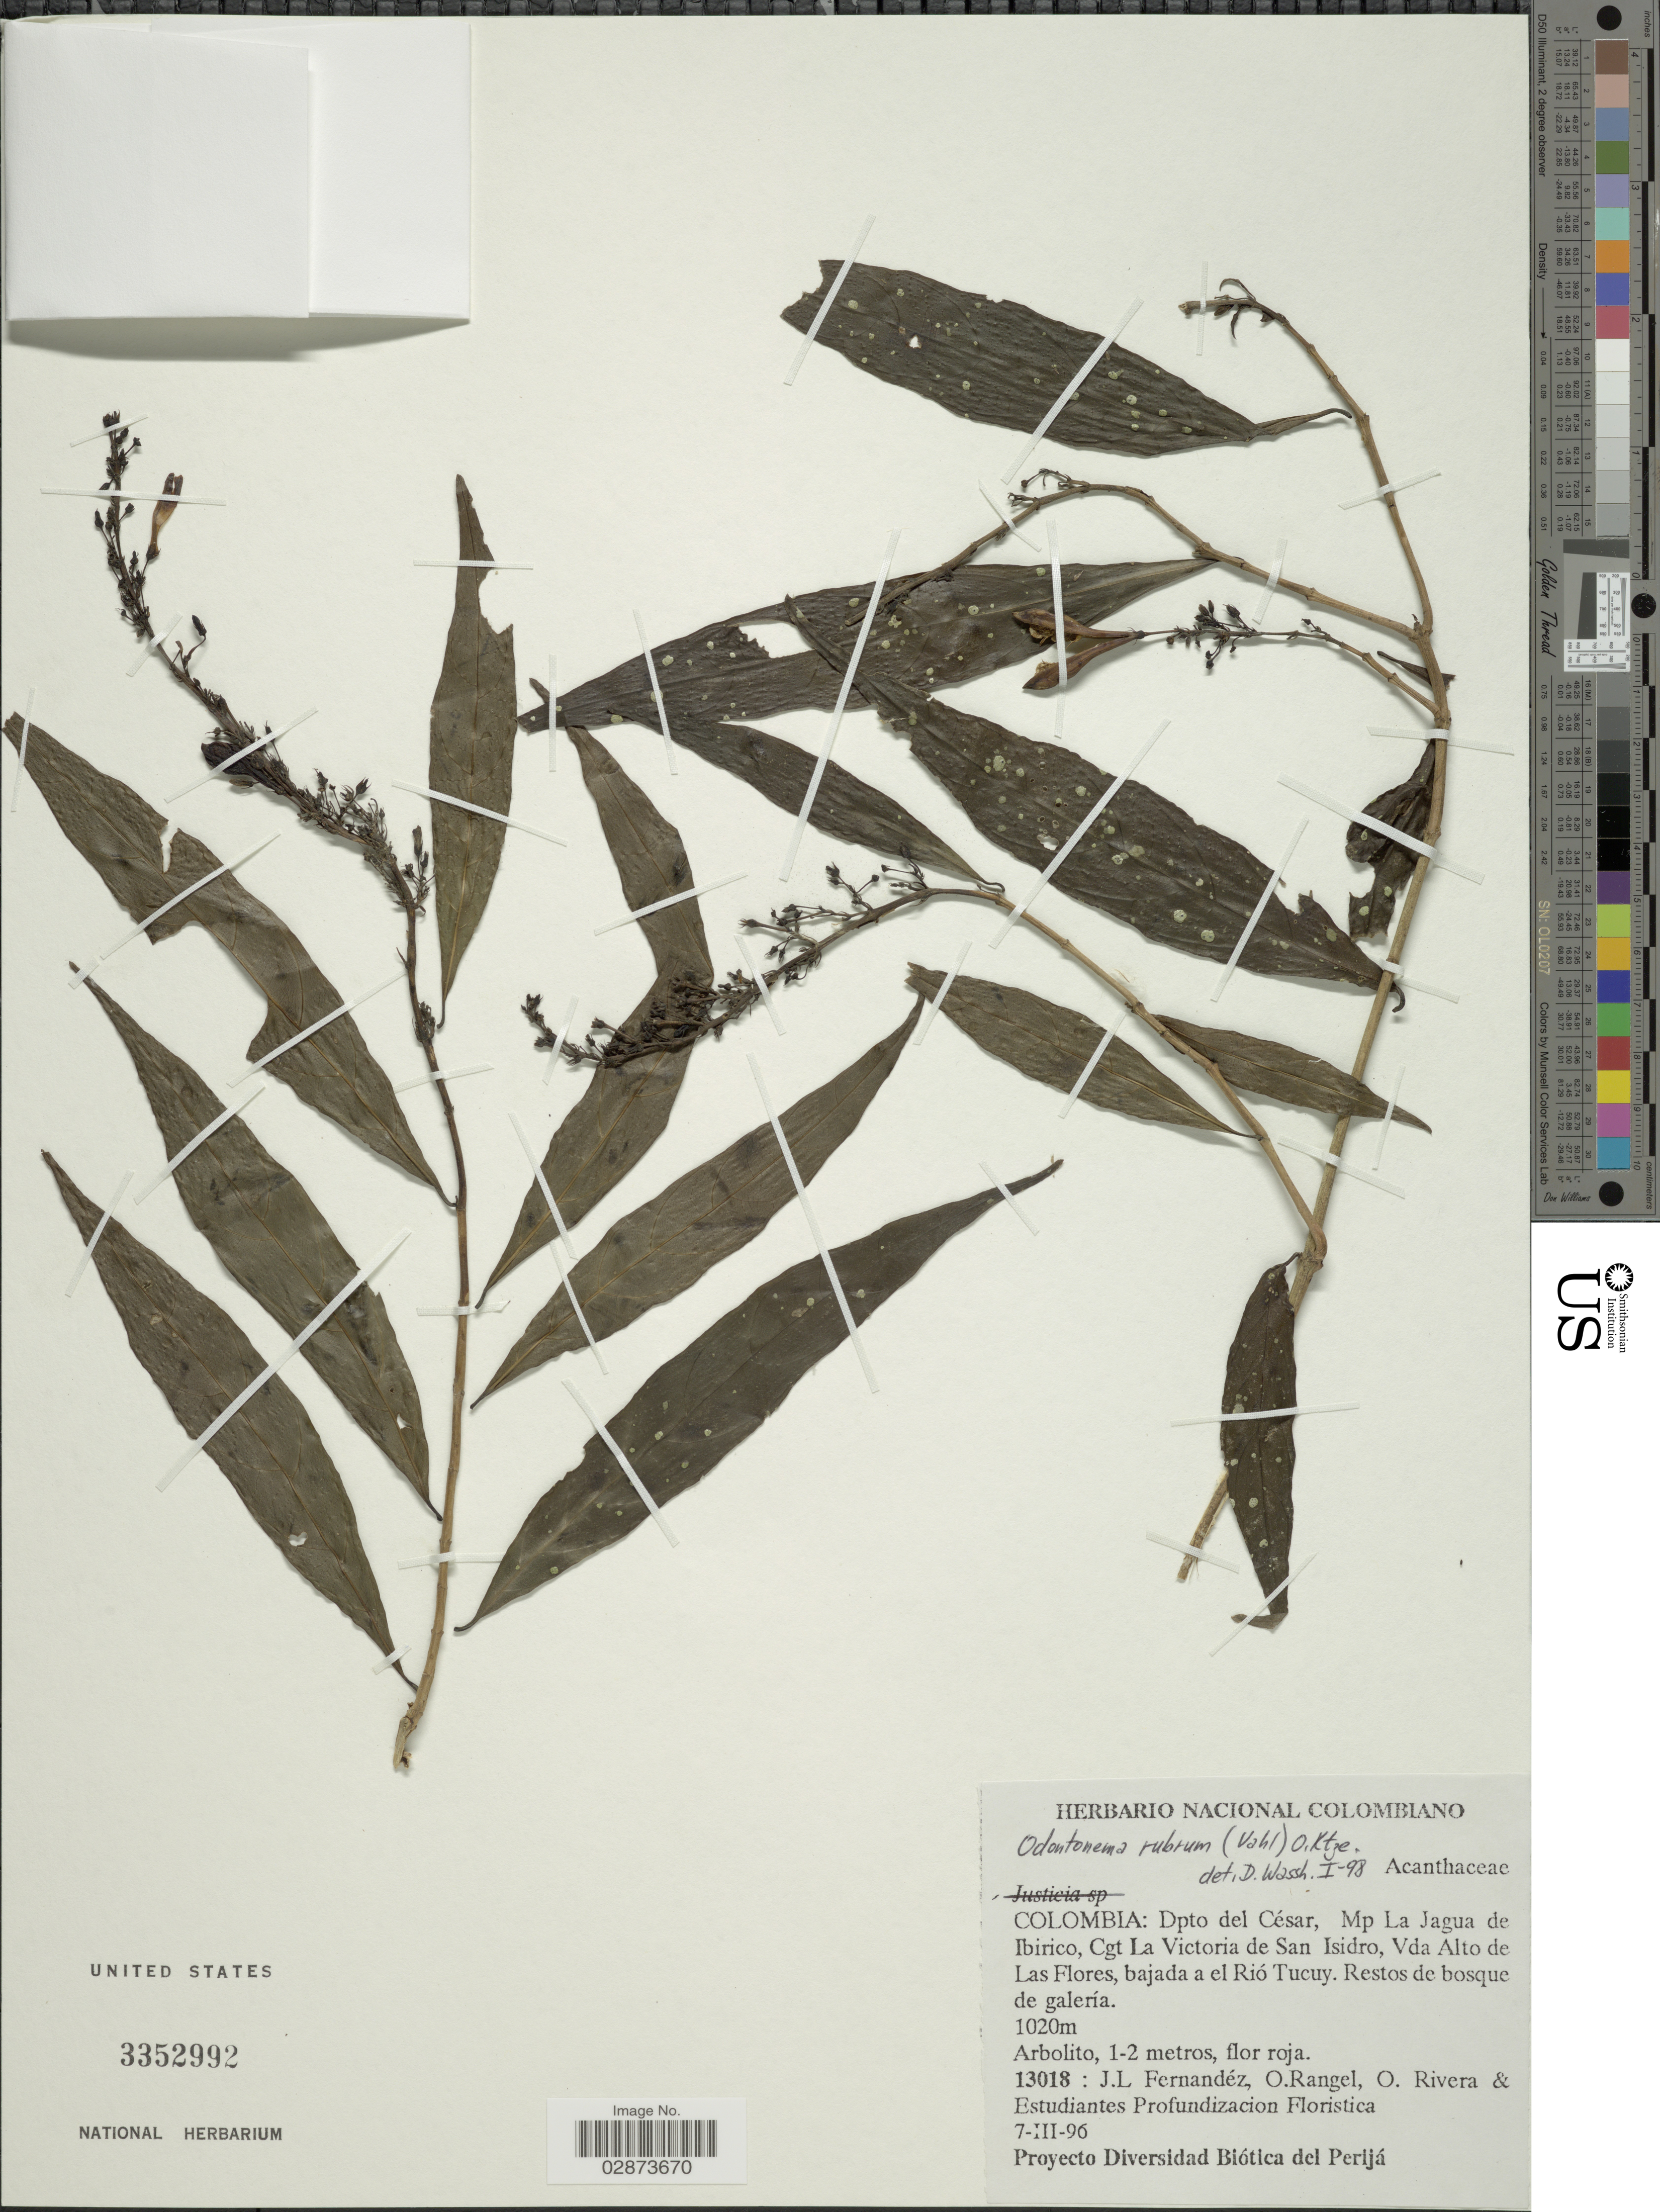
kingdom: Plantae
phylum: Tracheophyta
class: Magnoliopsida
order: Lamiales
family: Acanthaceae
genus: Odontonema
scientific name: Odontonema rubrum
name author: (Vahl) Kuntze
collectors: J. Fernández, O. Rangel, O. Rivera & Estudiantes Profundizacion Floristica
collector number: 13018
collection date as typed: Transcribed d/m/y: 7/3/96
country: Colombia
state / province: Cesar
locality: Dpto del César, Mp La Jagua de Ibirico, Cgt La Victoria de San Isidro, Vda Alto de Las Flores, bajada a el Rió Tucuy.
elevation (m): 1020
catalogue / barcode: US 3352992